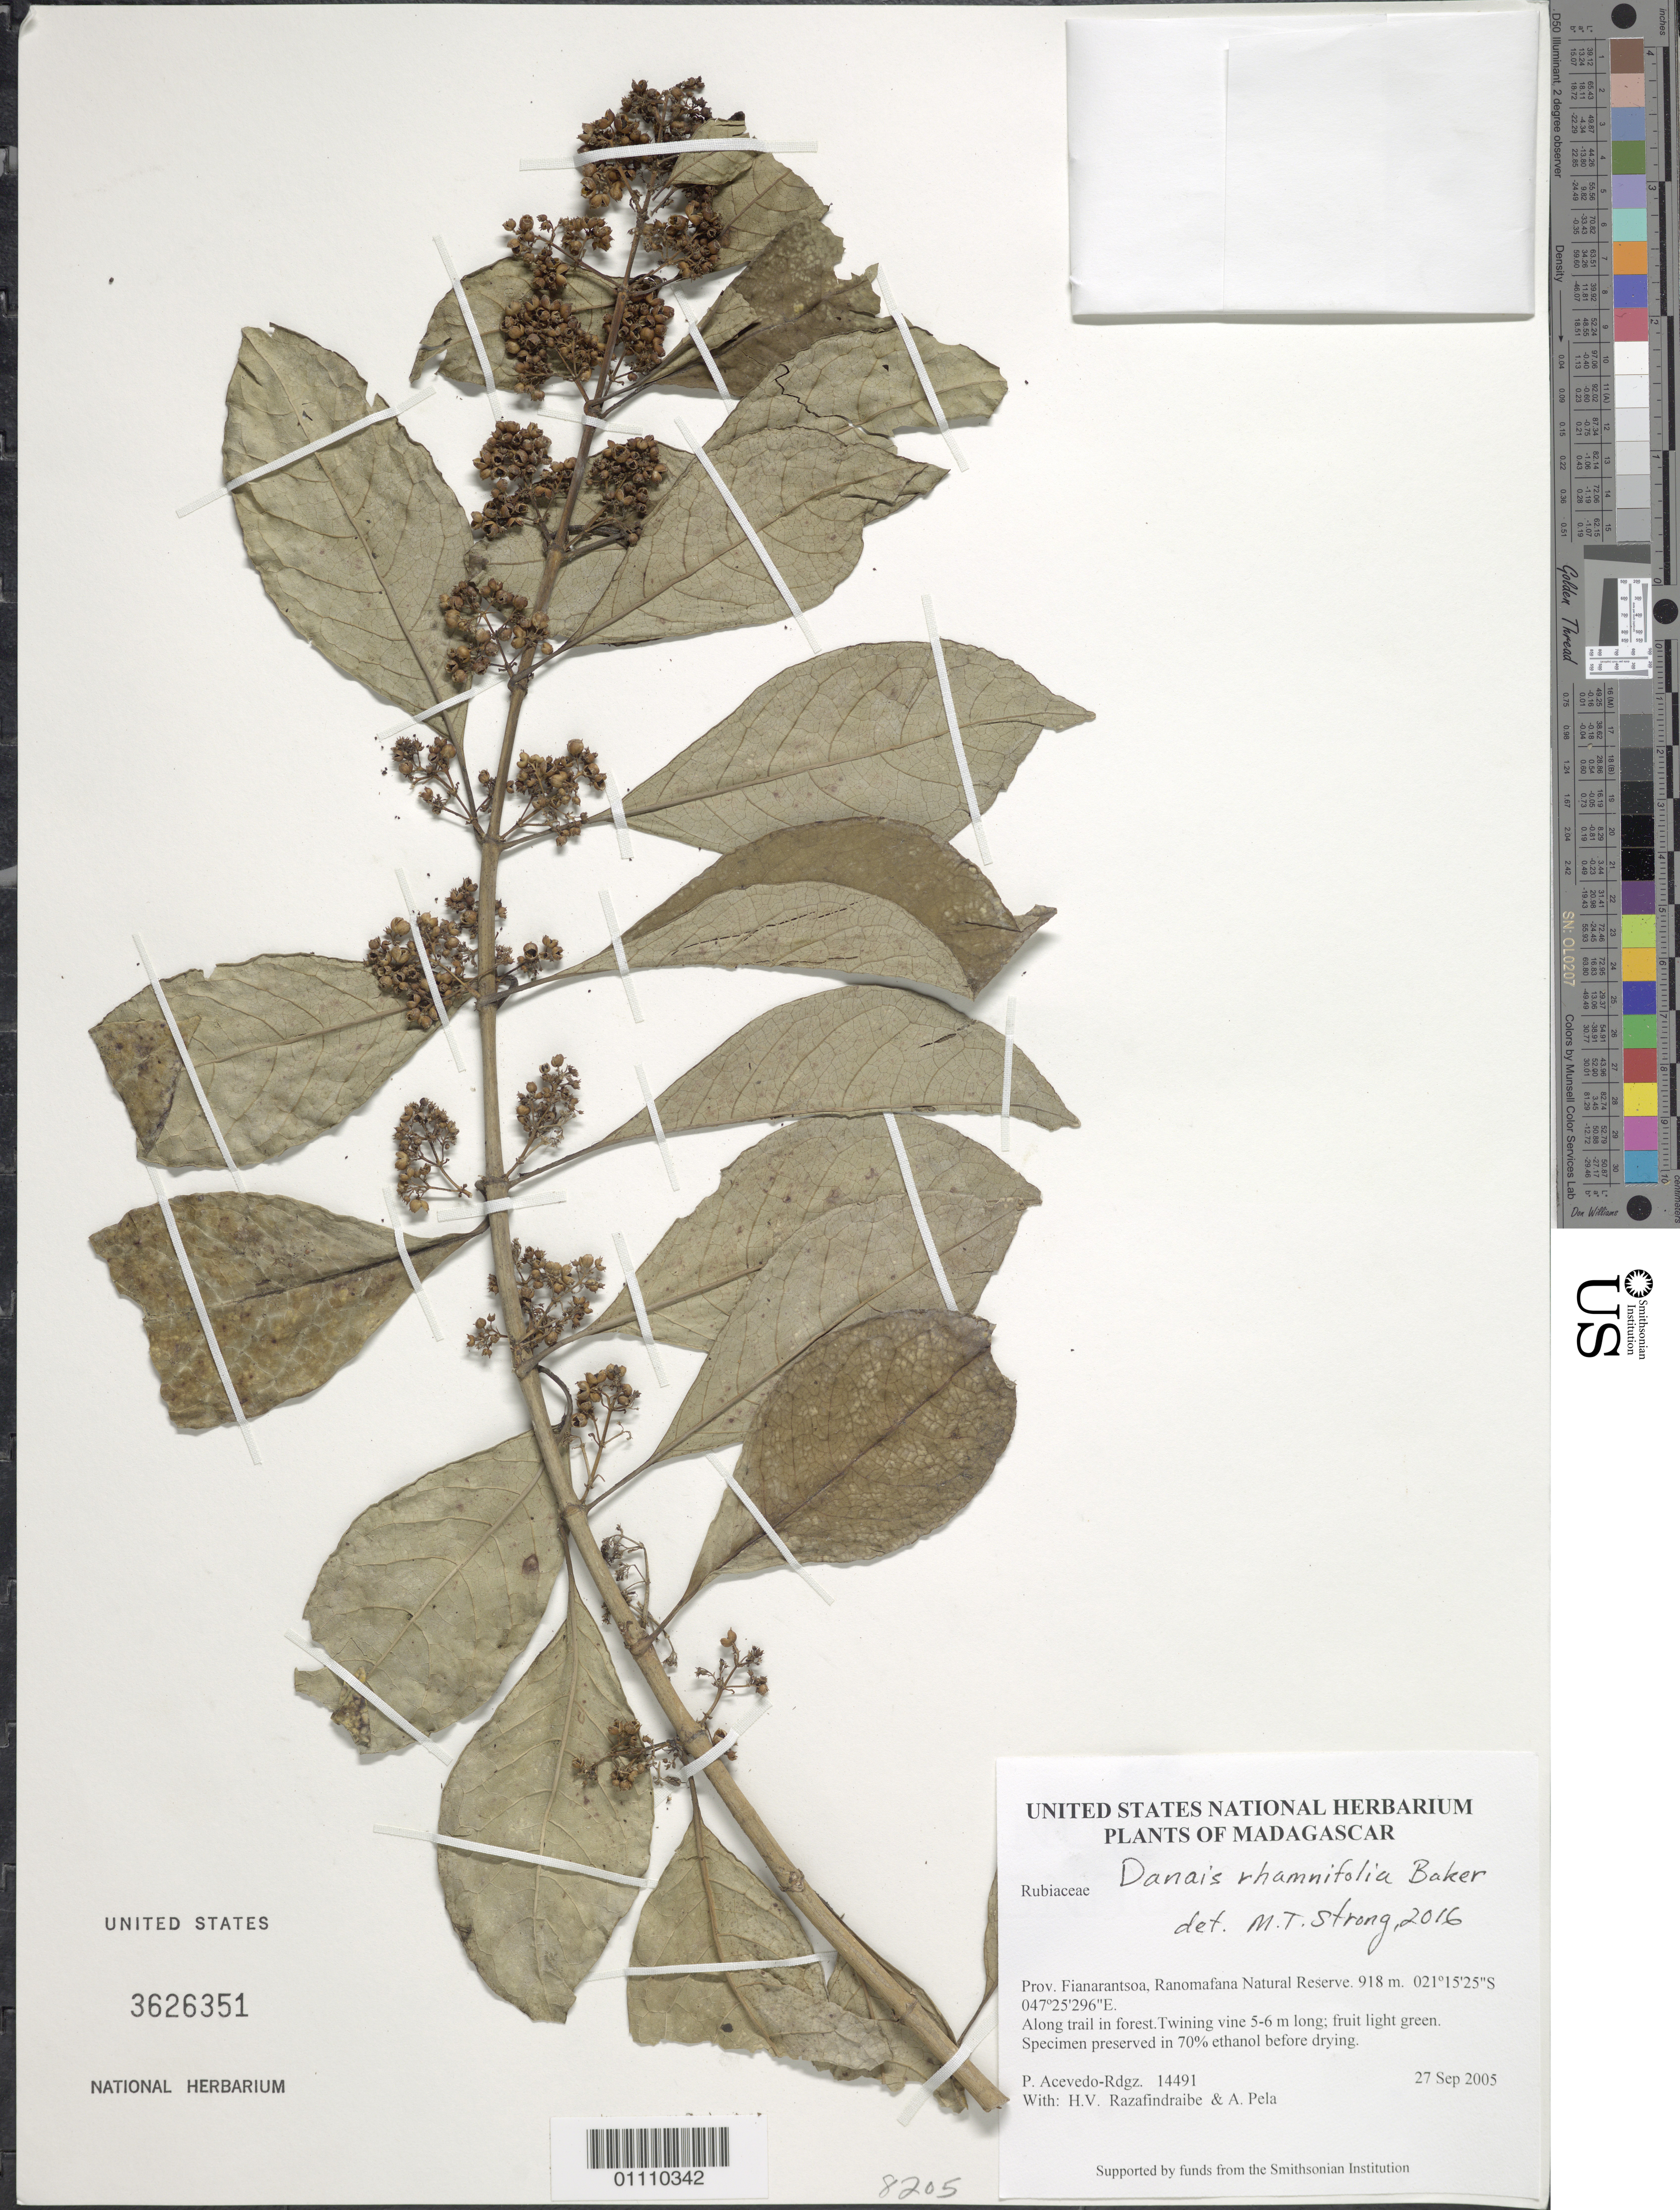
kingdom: Plantae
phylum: Tracheophyta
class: Magnoliopsida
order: Gentianales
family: Rubiaceae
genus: Danais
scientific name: Danais rhamnifolia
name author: Baker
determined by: Strong, M. T., (US), Smithsonian Institution - National Museum of Natural History (UNITED STATES)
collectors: P. Acevedo-Rodr., H. Razafindraibe & A. Pela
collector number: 14491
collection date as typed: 27 Sep 2005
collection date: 2005-09-27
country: Madagascar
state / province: Haute Matsiatra / Vatovavy Fitovinany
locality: Prov. Fianarantsoa, Ranomafana Natural Reserve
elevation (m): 918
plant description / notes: US, MO, K, P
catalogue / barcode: US 3626351